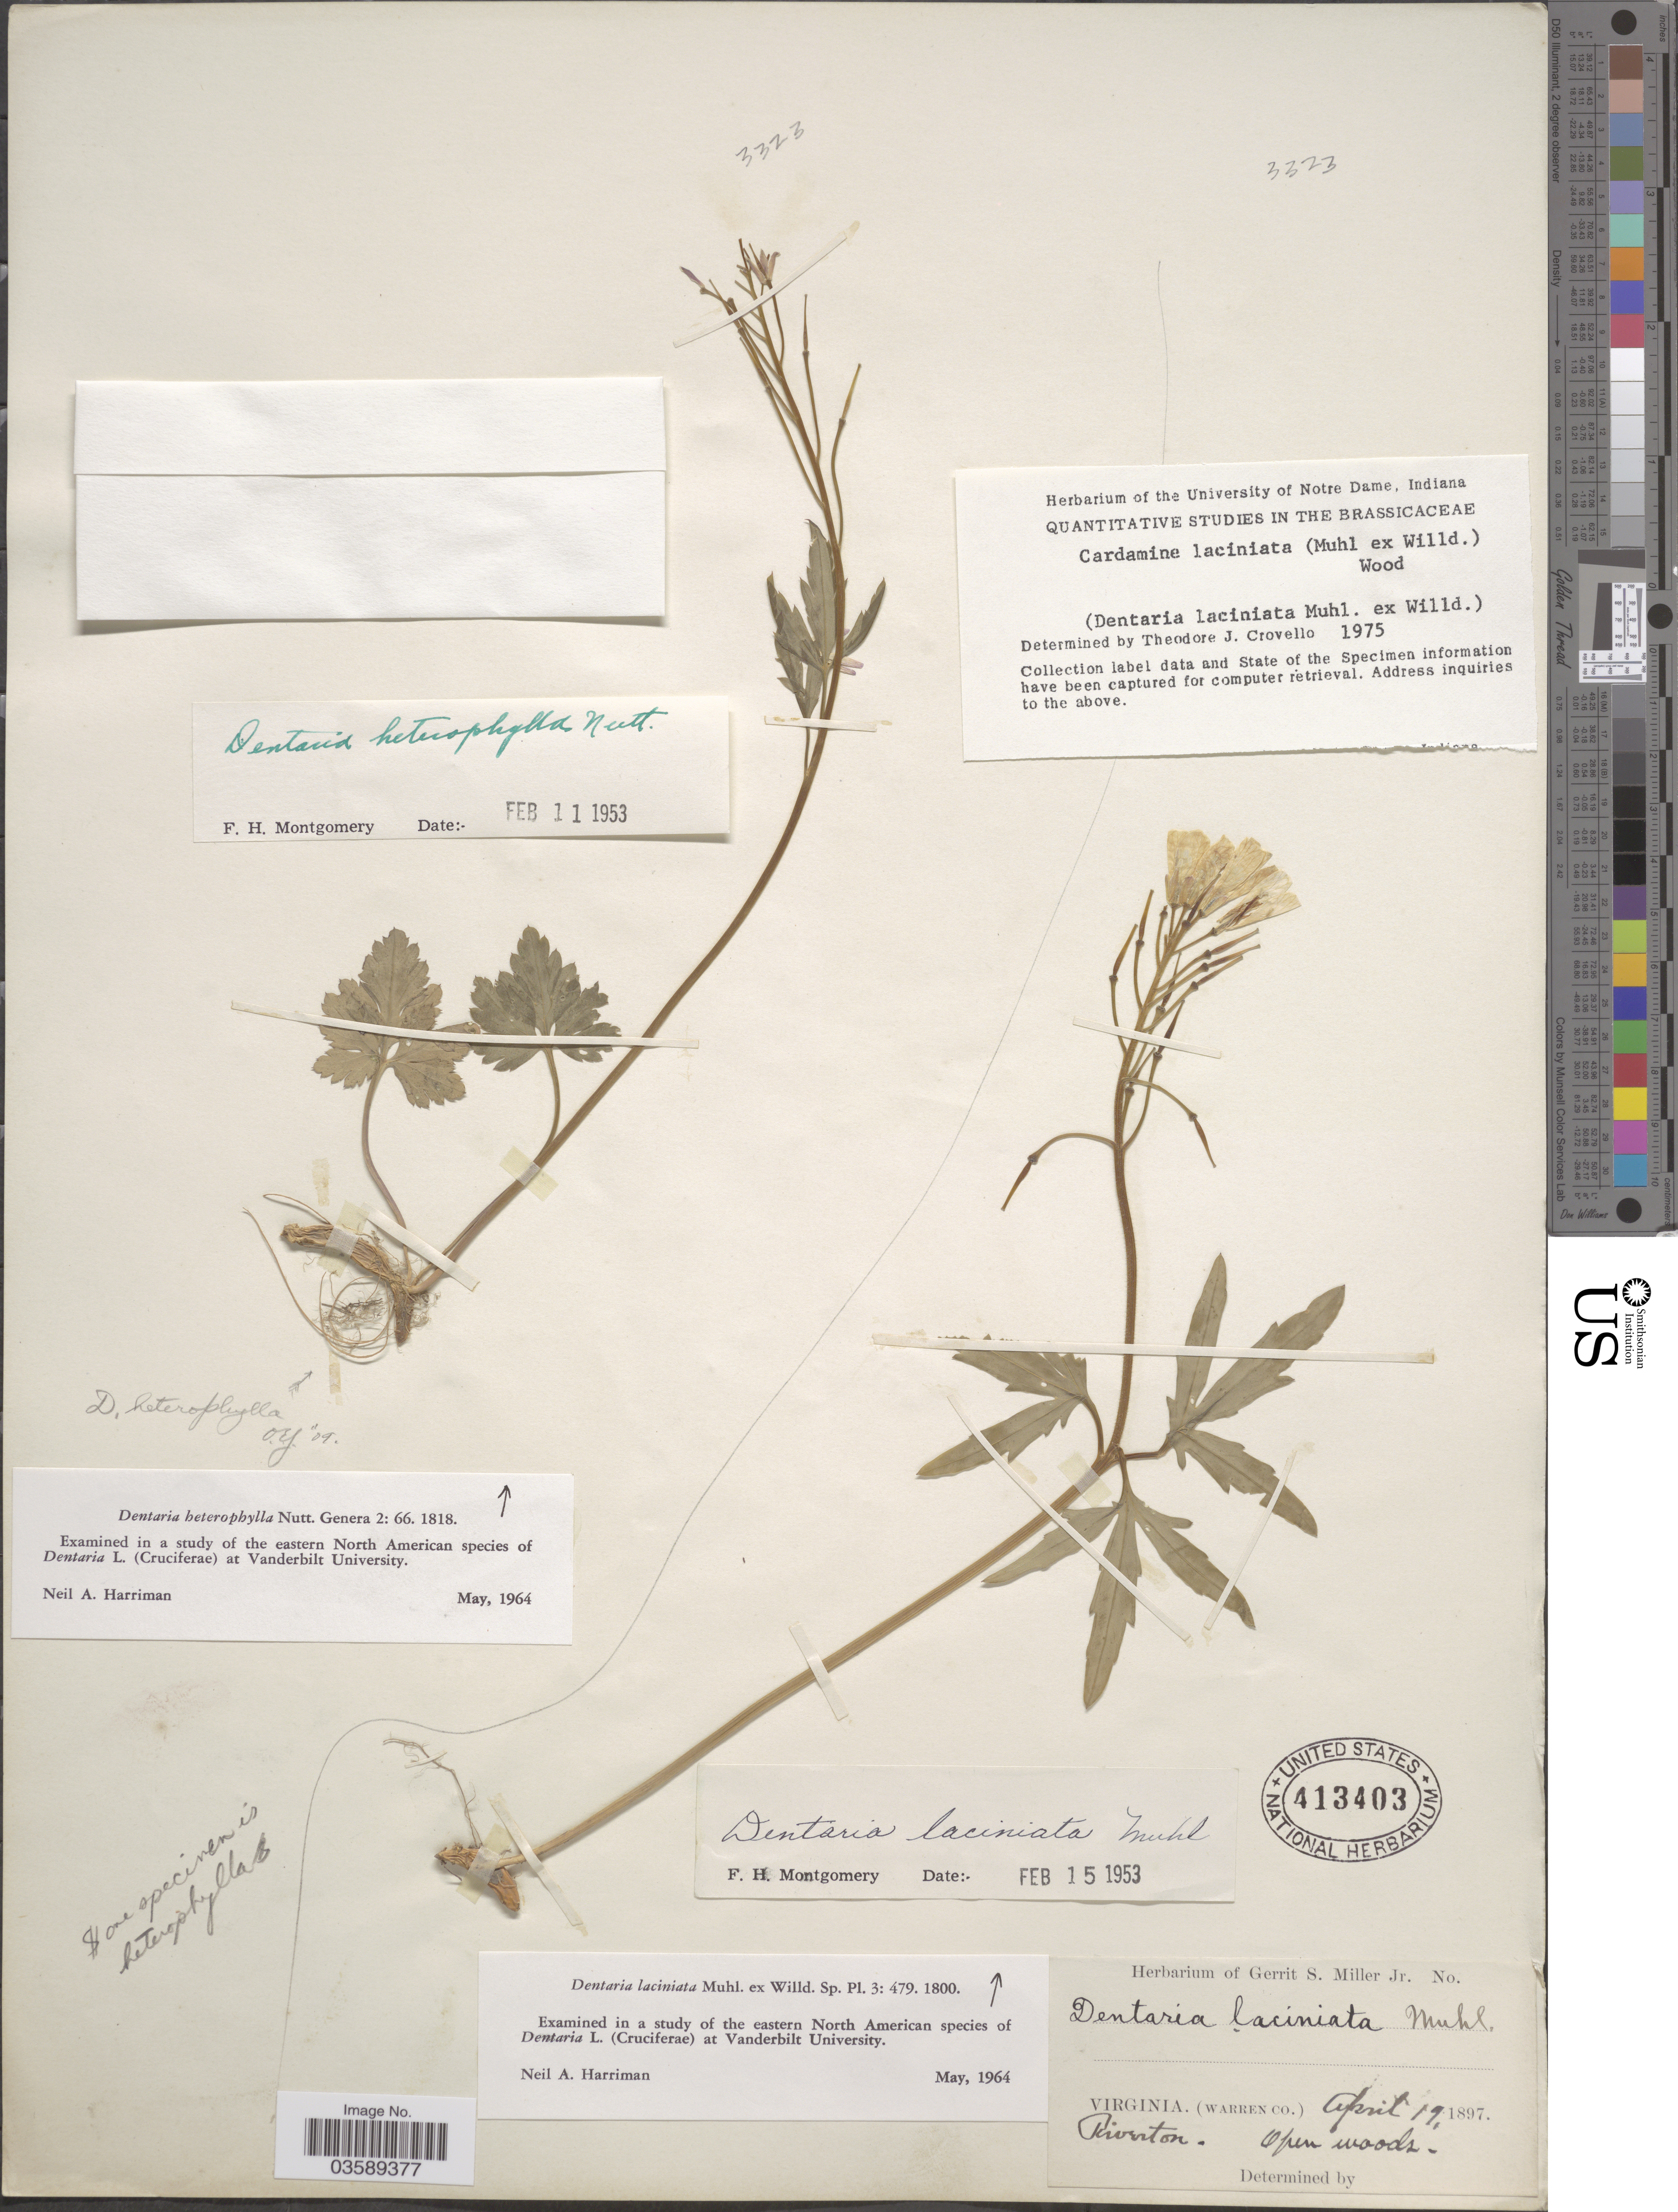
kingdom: Plantae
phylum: Tracheophyta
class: Magnoliopsida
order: Brassicales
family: Brassicaceae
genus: Cardamine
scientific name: Cardamine laciniata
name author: (Hook.) Steud.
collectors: ex herb. Gerrit S. Miller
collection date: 1897-04-19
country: United States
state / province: Virginia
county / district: Warren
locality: Riverton.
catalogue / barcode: US 413403